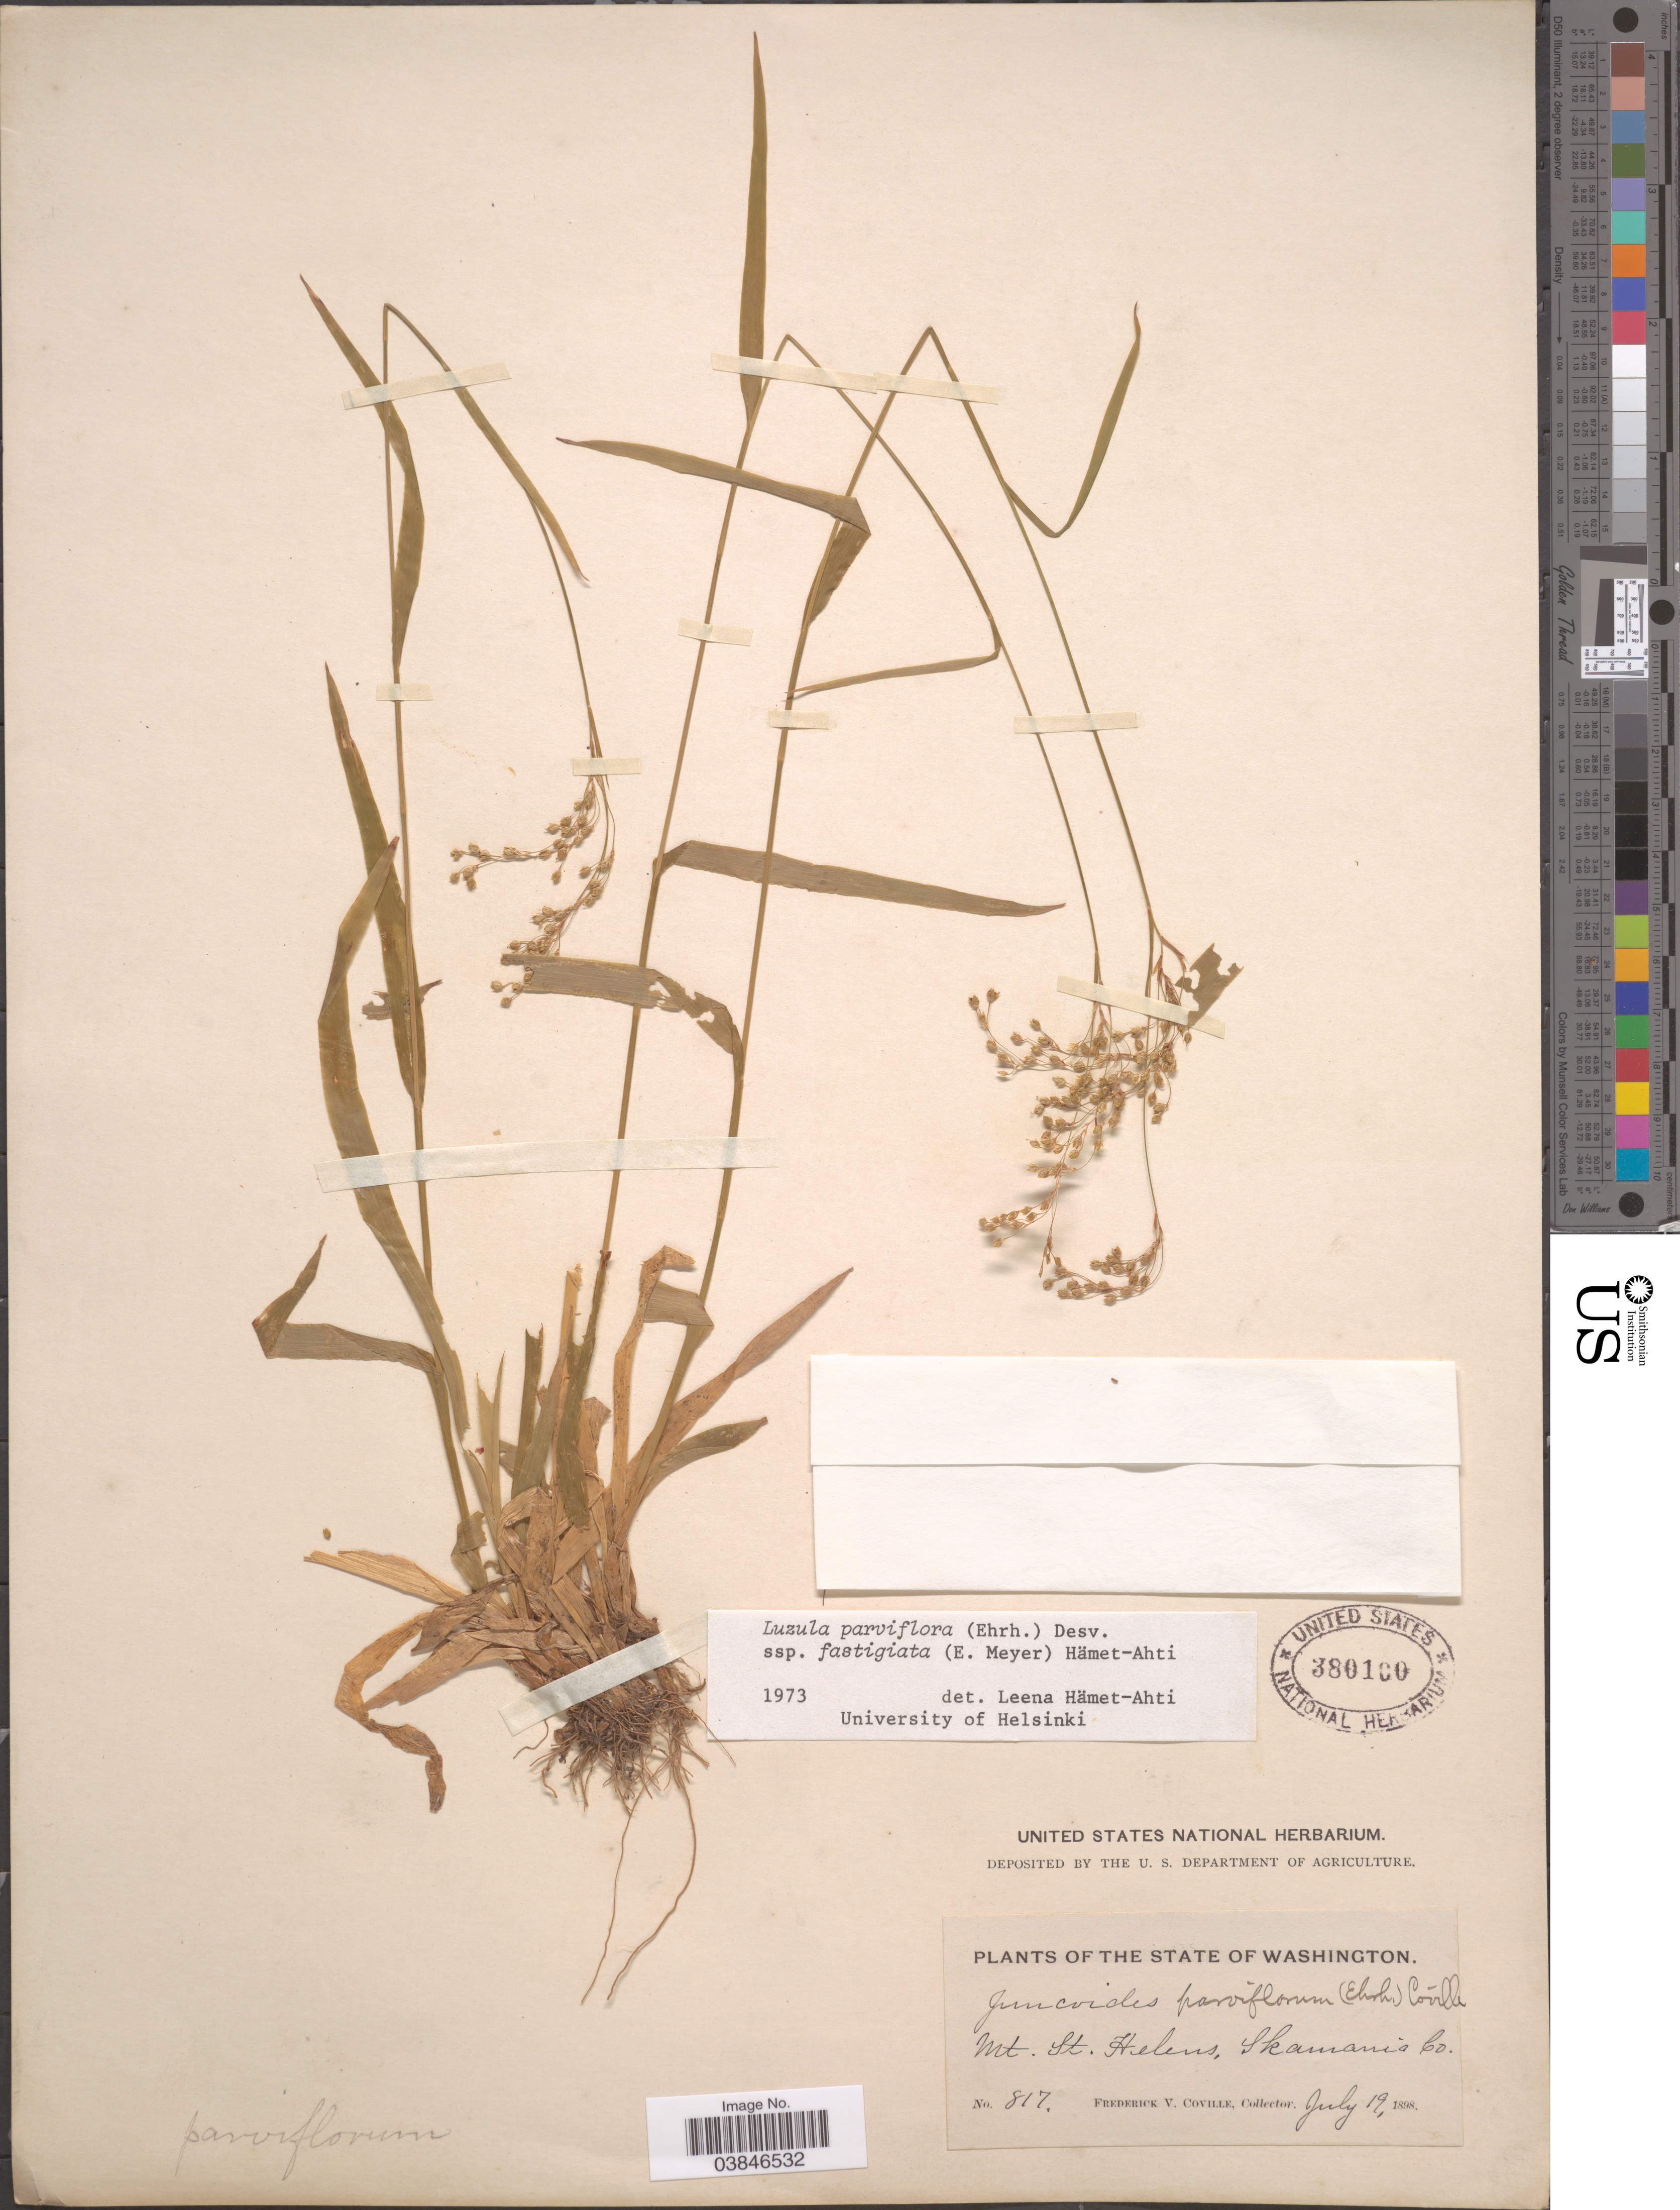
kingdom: Plantae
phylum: Tracheophyta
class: Liliopsida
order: Poales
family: Juncaceae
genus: Luzula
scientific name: Luzula parviflora subsp. fastigiata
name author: Buchenau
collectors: F. V. Coville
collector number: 817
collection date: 1898-07-19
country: United States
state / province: Washington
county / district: Skamania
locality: Mt. St. Helens, Skamania Co.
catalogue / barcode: US 380100